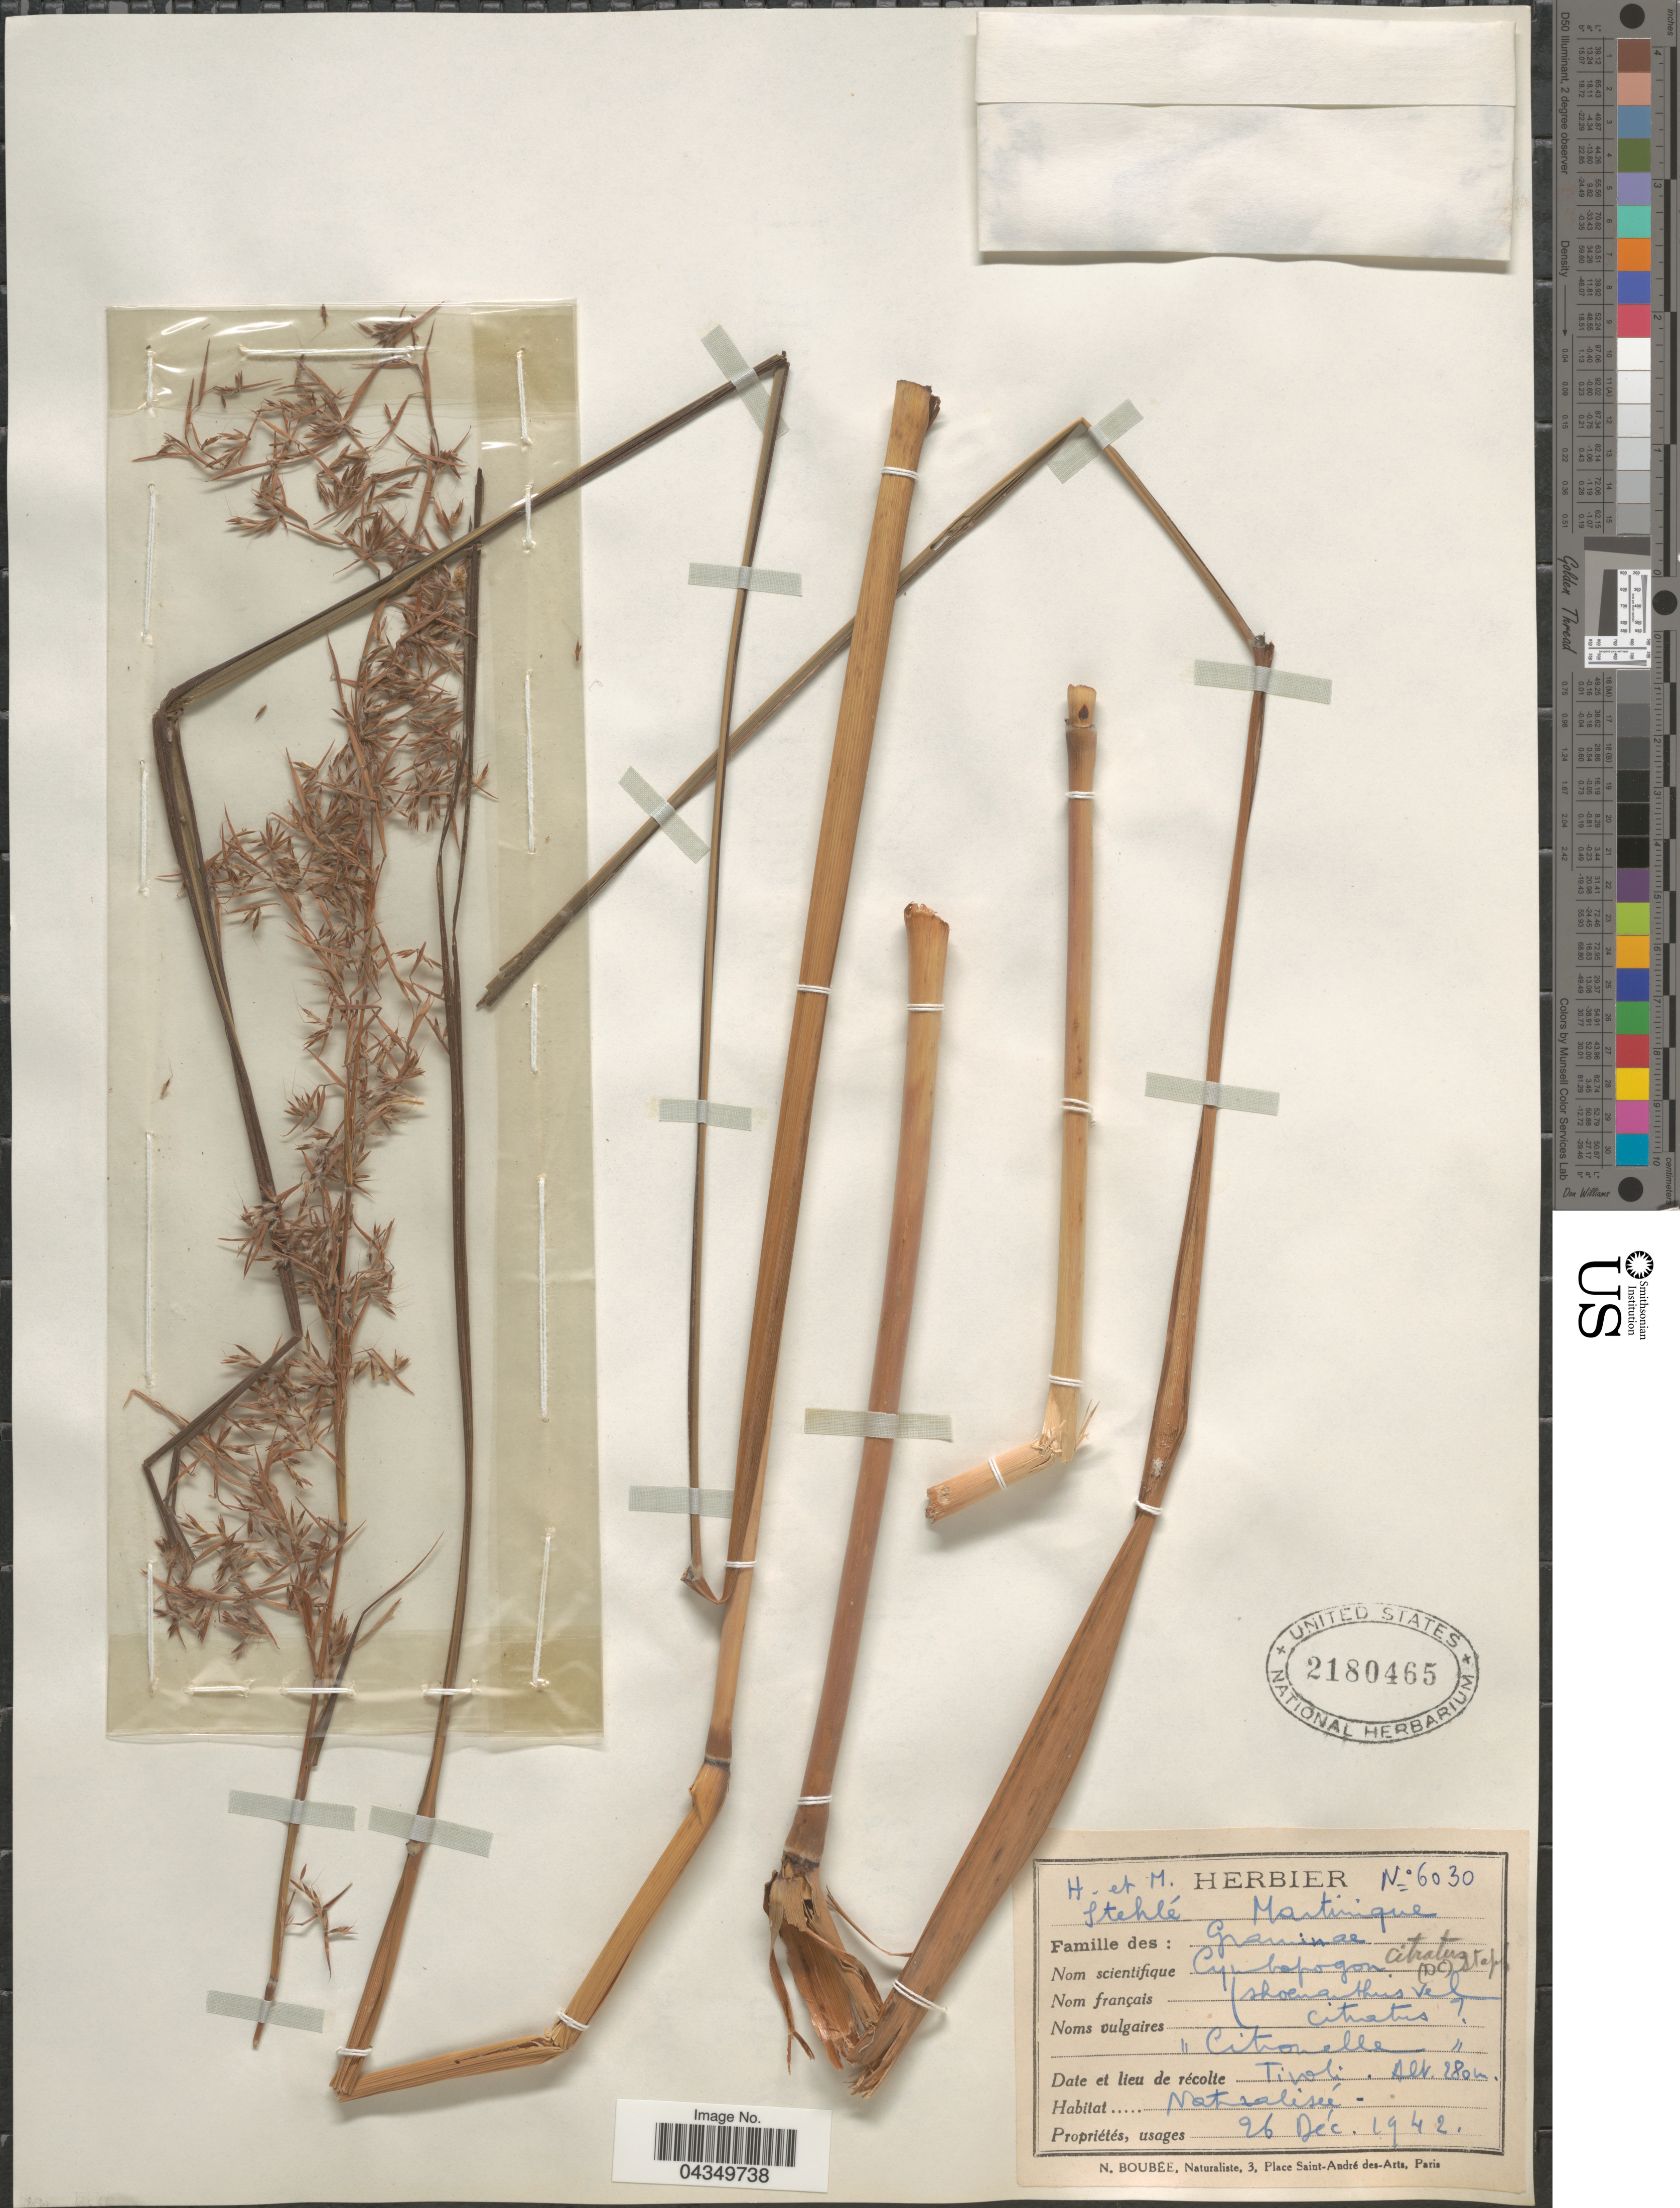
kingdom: Plantae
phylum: Tracheophyta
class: Liliopsida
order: Poales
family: Poaceae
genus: Cymbopogon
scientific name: Cymbopogon citratus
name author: (DC.) Stapf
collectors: H. Stehlé & M. Stehlé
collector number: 6030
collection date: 1942-12-26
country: Martinique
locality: Tivoli.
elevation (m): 280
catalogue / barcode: US 2180465